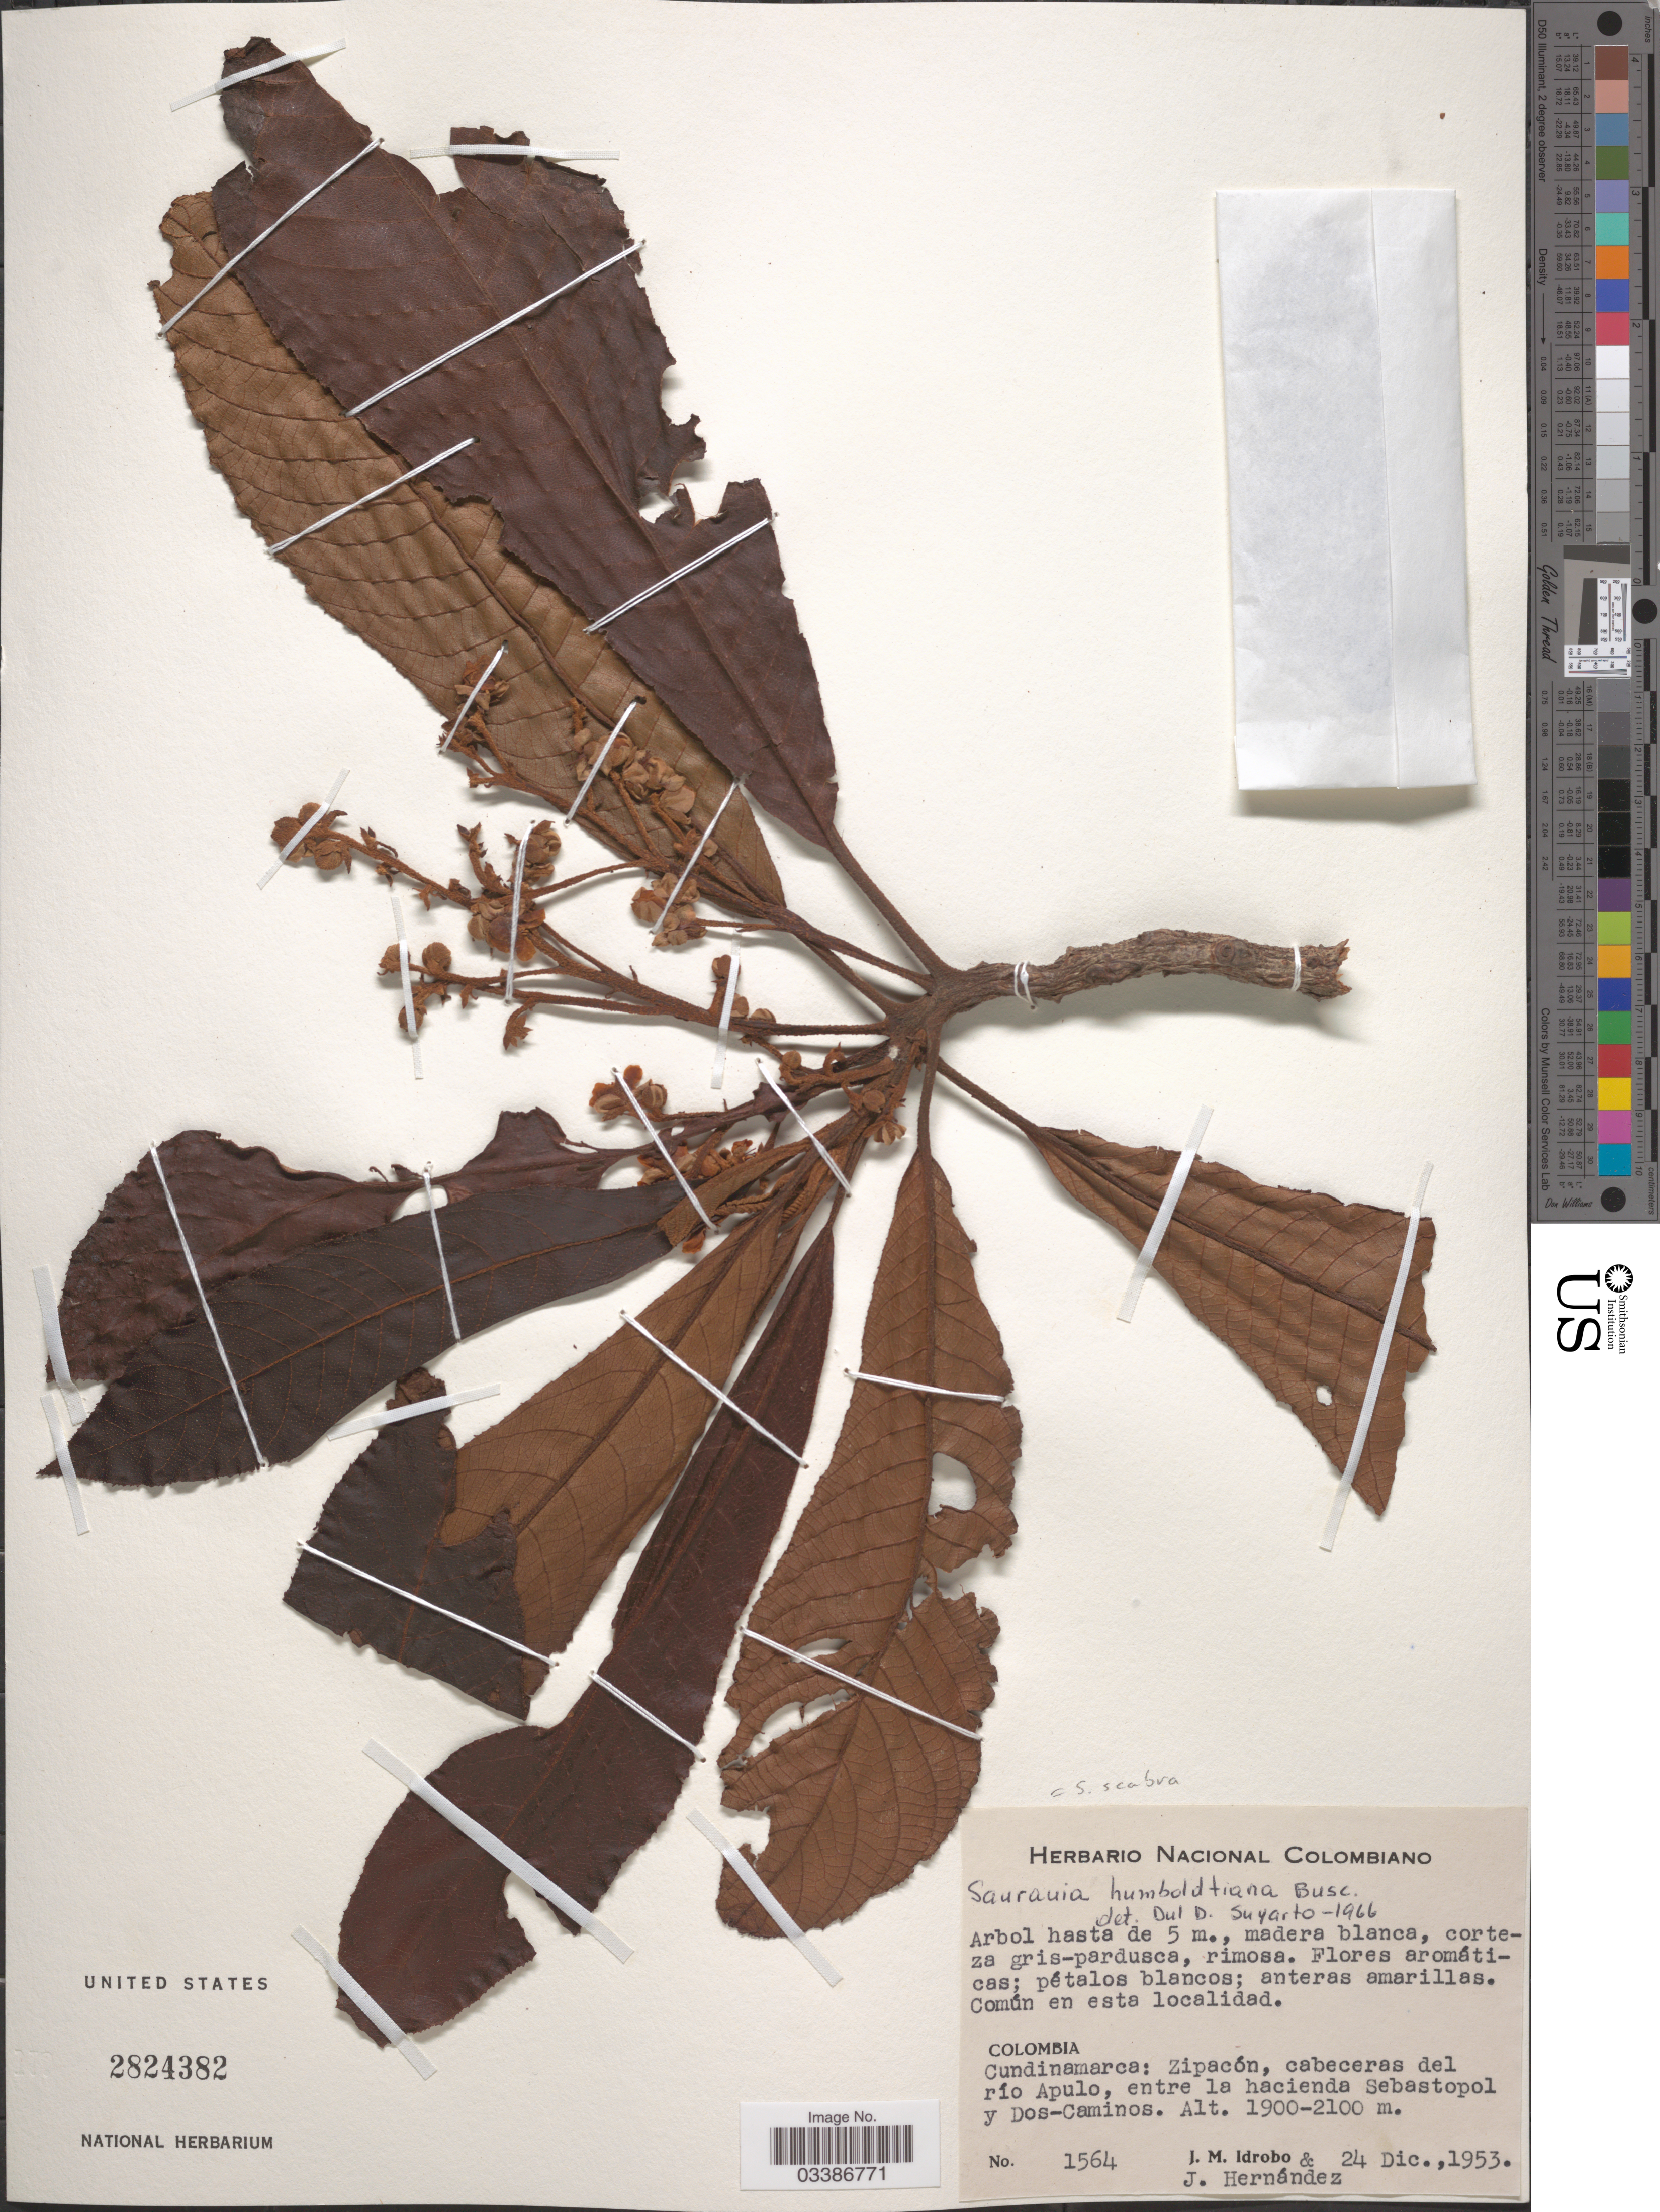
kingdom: Plantae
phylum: Tracheophyta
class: Magnoliopsida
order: Ericales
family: Actinidiaceae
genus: Saurauia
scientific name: Saurauia scabra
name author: (Kunth) D. Dietr.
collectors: J. M. Idrobo & J. Hernandez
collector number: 1564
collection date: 1953-12-24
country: Colombia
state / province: Cundinamarca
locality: Zipacón, cabeceras del río Apulo, entre la hacienda Sebastopol y Dos-Caminos.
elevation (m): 1900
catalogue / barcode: US 2824382